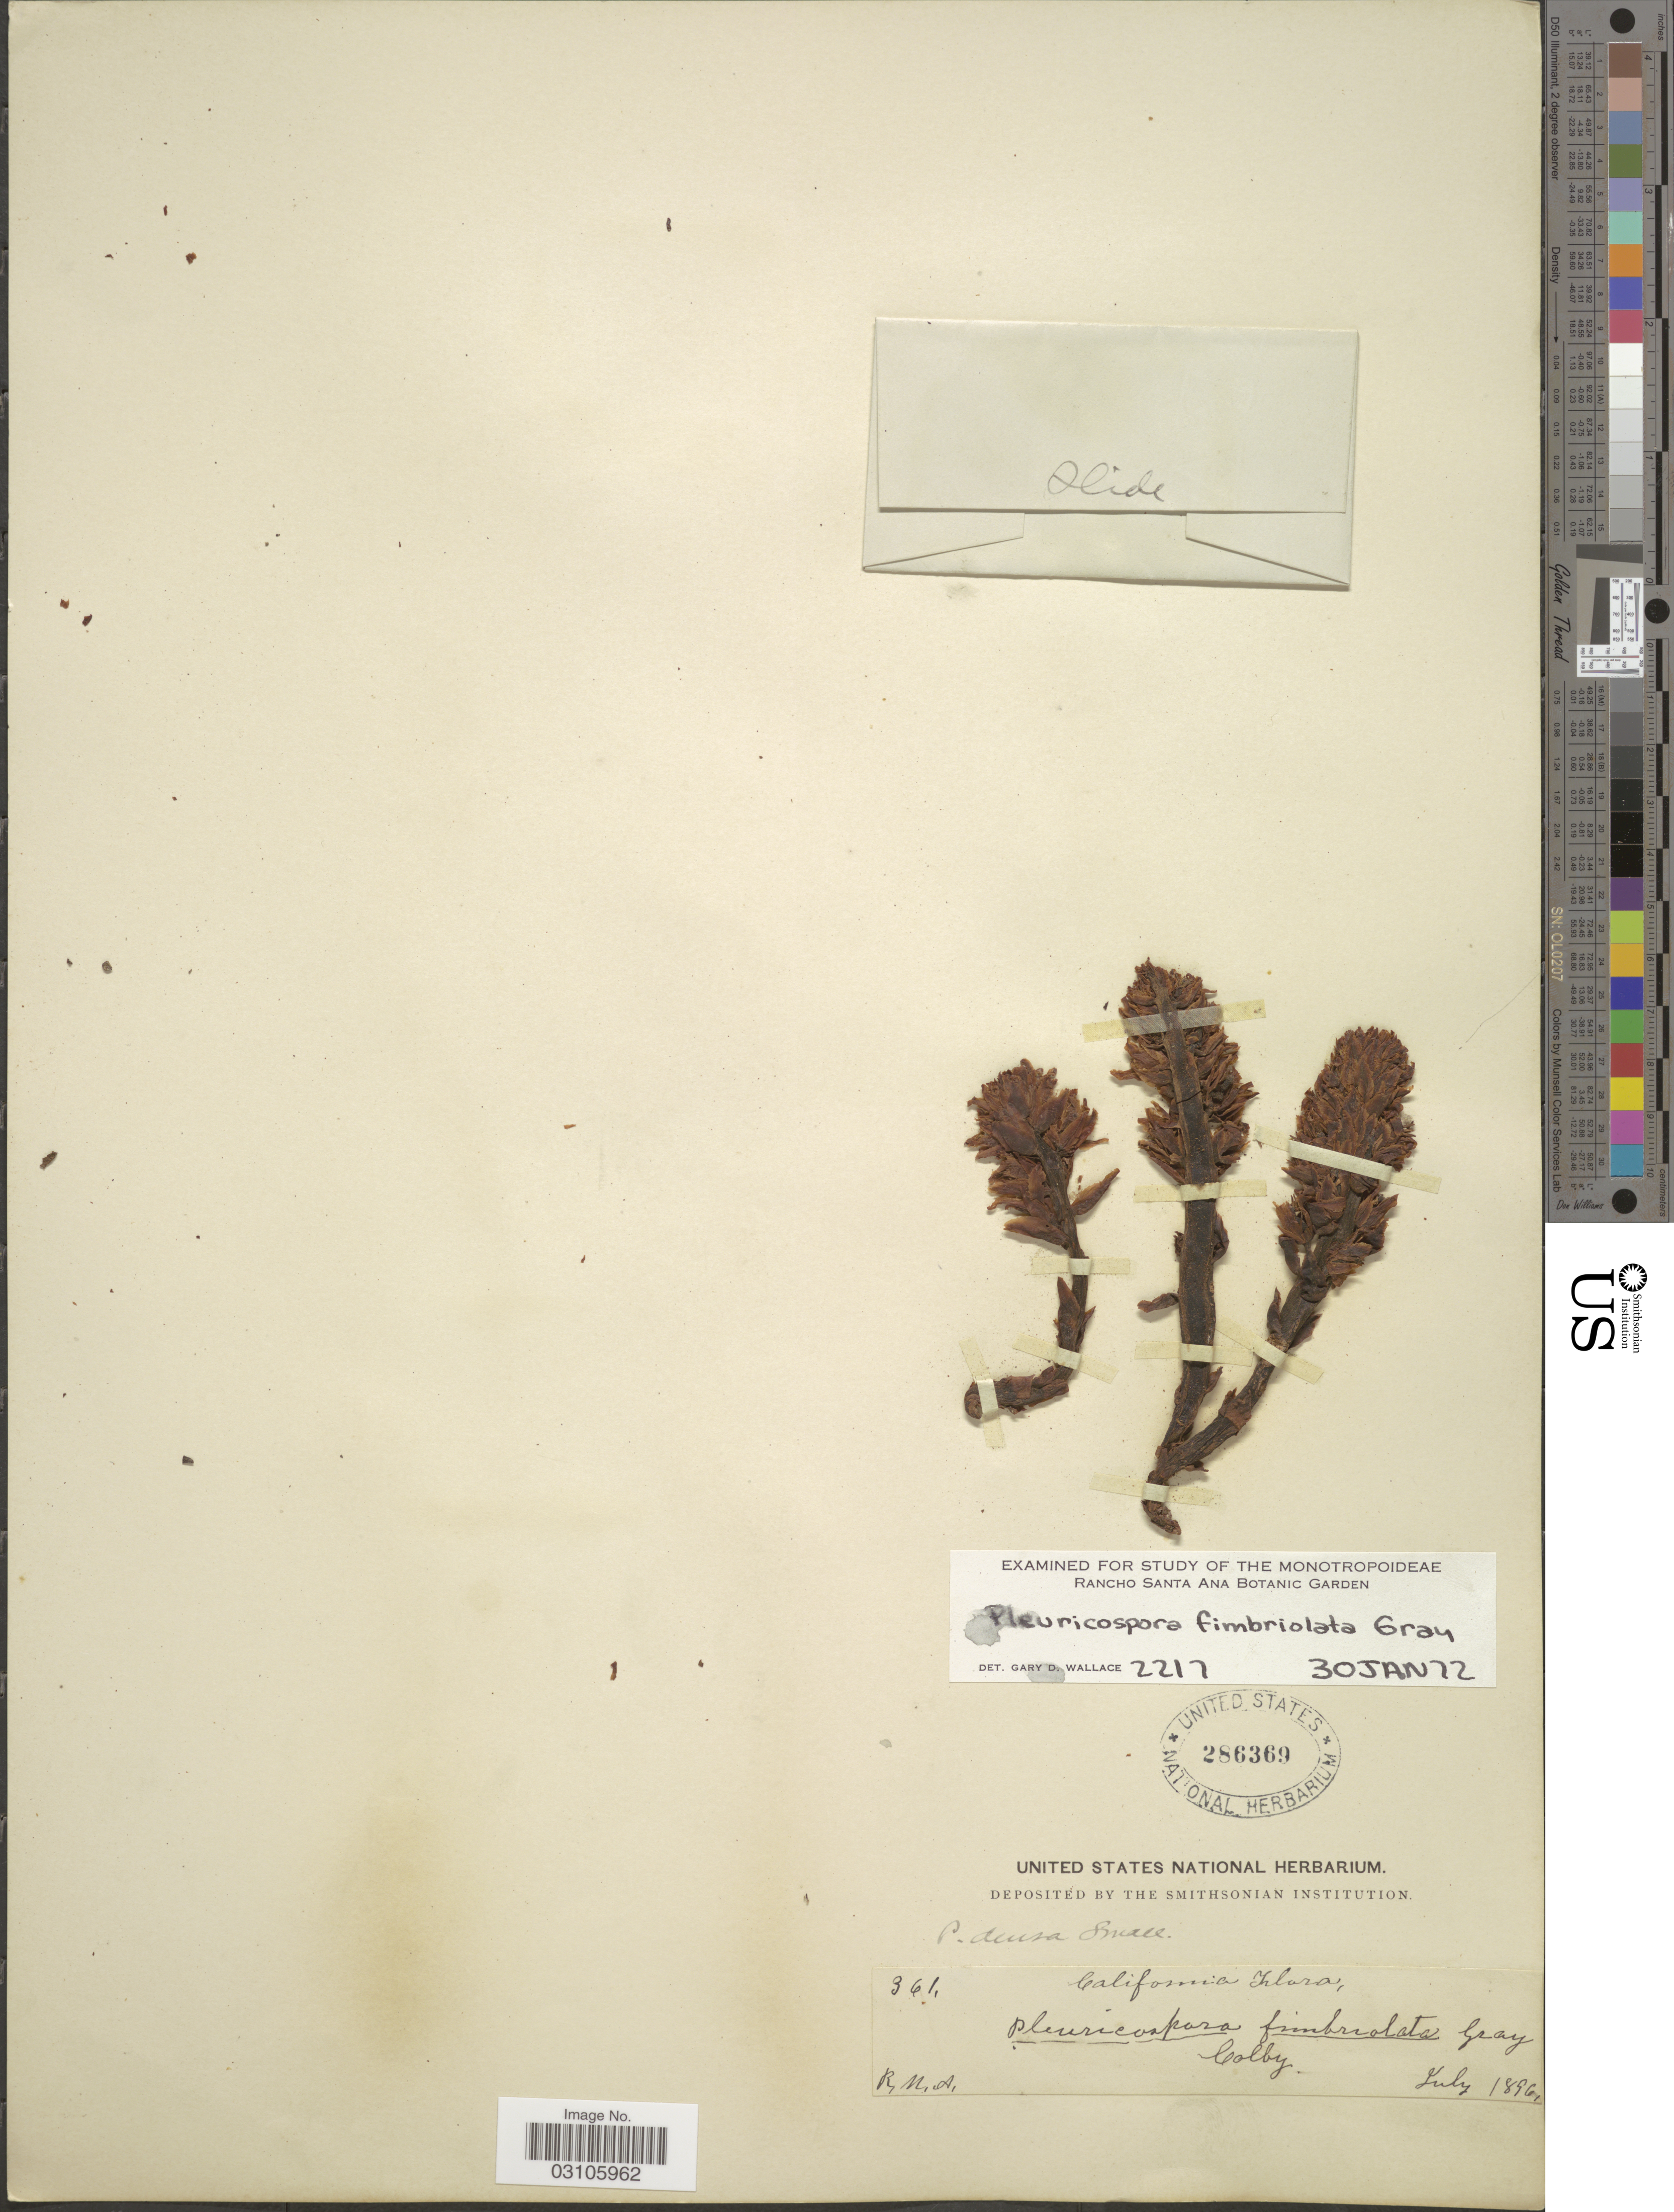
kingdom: Plantae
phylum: Tracheophyta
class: Magnoliopsida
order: Ericales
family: Ericaceae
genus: Pleuricospora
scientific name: Pleuricospora sp.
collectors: R. M. A.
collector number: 361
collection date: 1896-07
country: United States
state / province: California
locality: Colby.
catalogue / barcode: US 286369